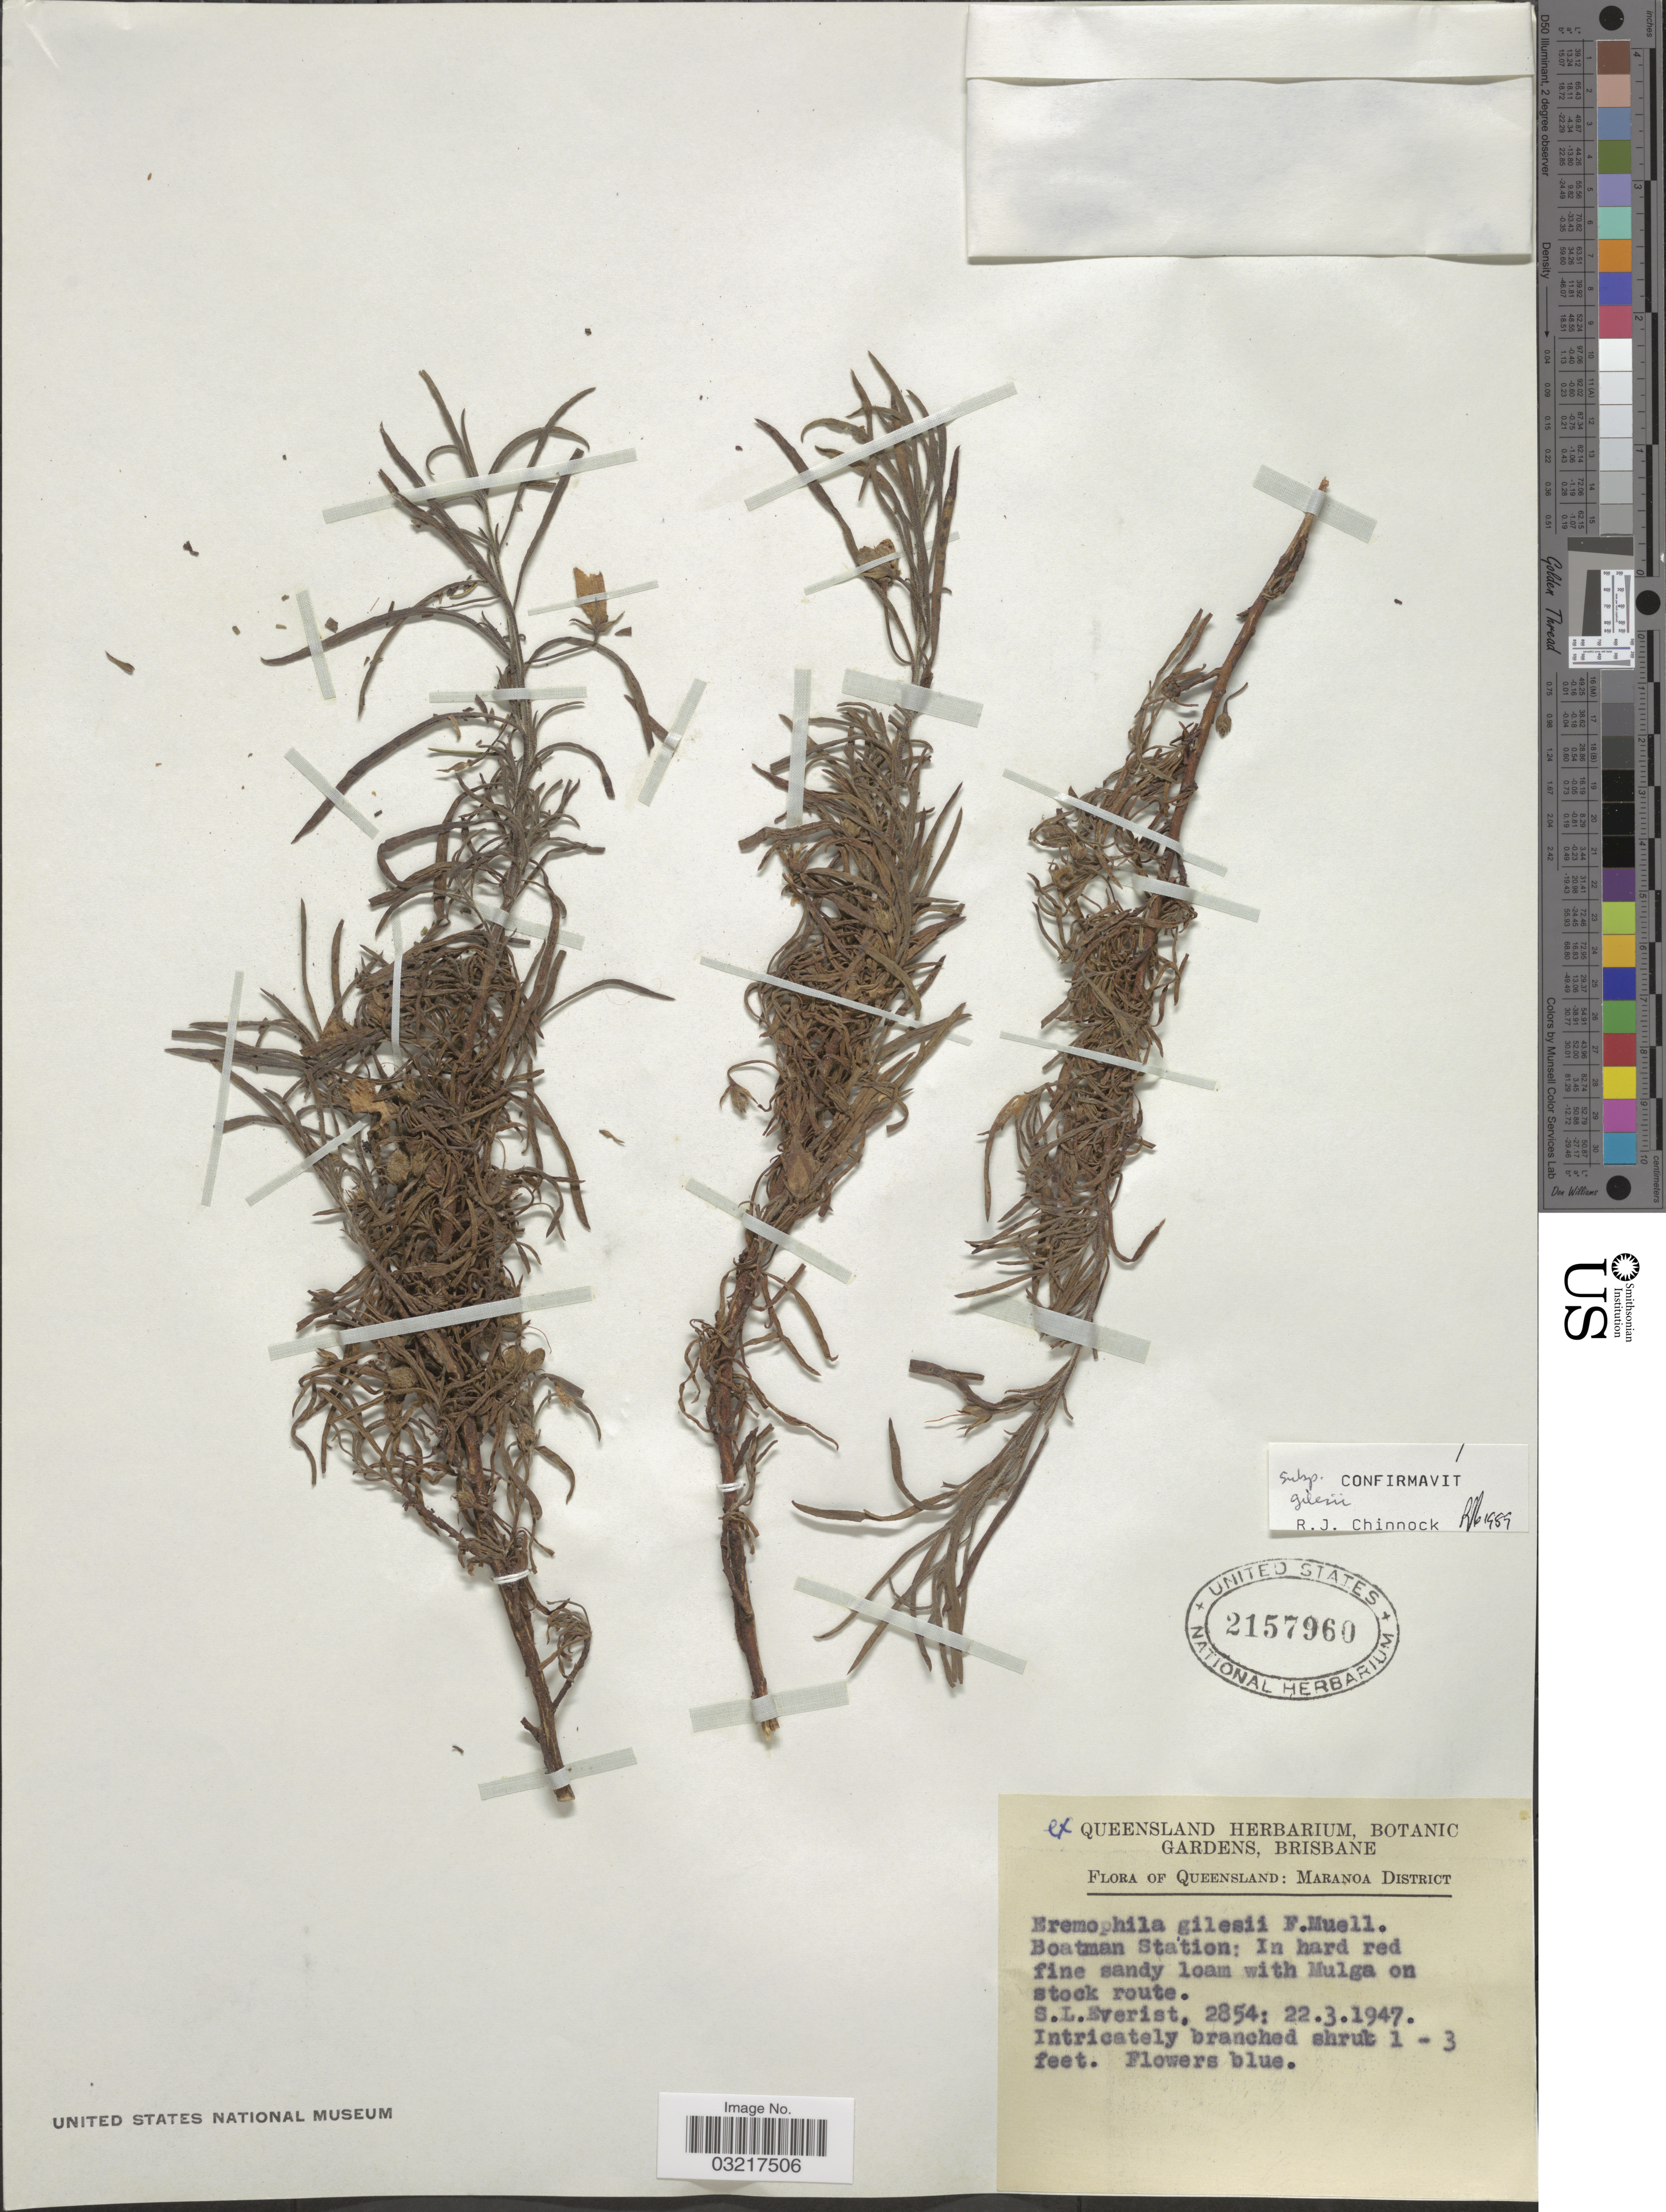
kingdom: Plantae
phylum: Tracheophyta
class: Magnoliopsida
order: Lamiales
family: Scrophulariaceae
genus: Eremophila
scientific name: Eremophila gilesii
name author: F. Muell.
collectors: S. Everist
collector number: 2854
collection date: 1947-03-22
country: Australia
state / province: Queensland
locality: Maranoa District. Boatman Station: In hard red fine sandy loam with Mulga on stock route.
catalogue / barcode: US 2157960